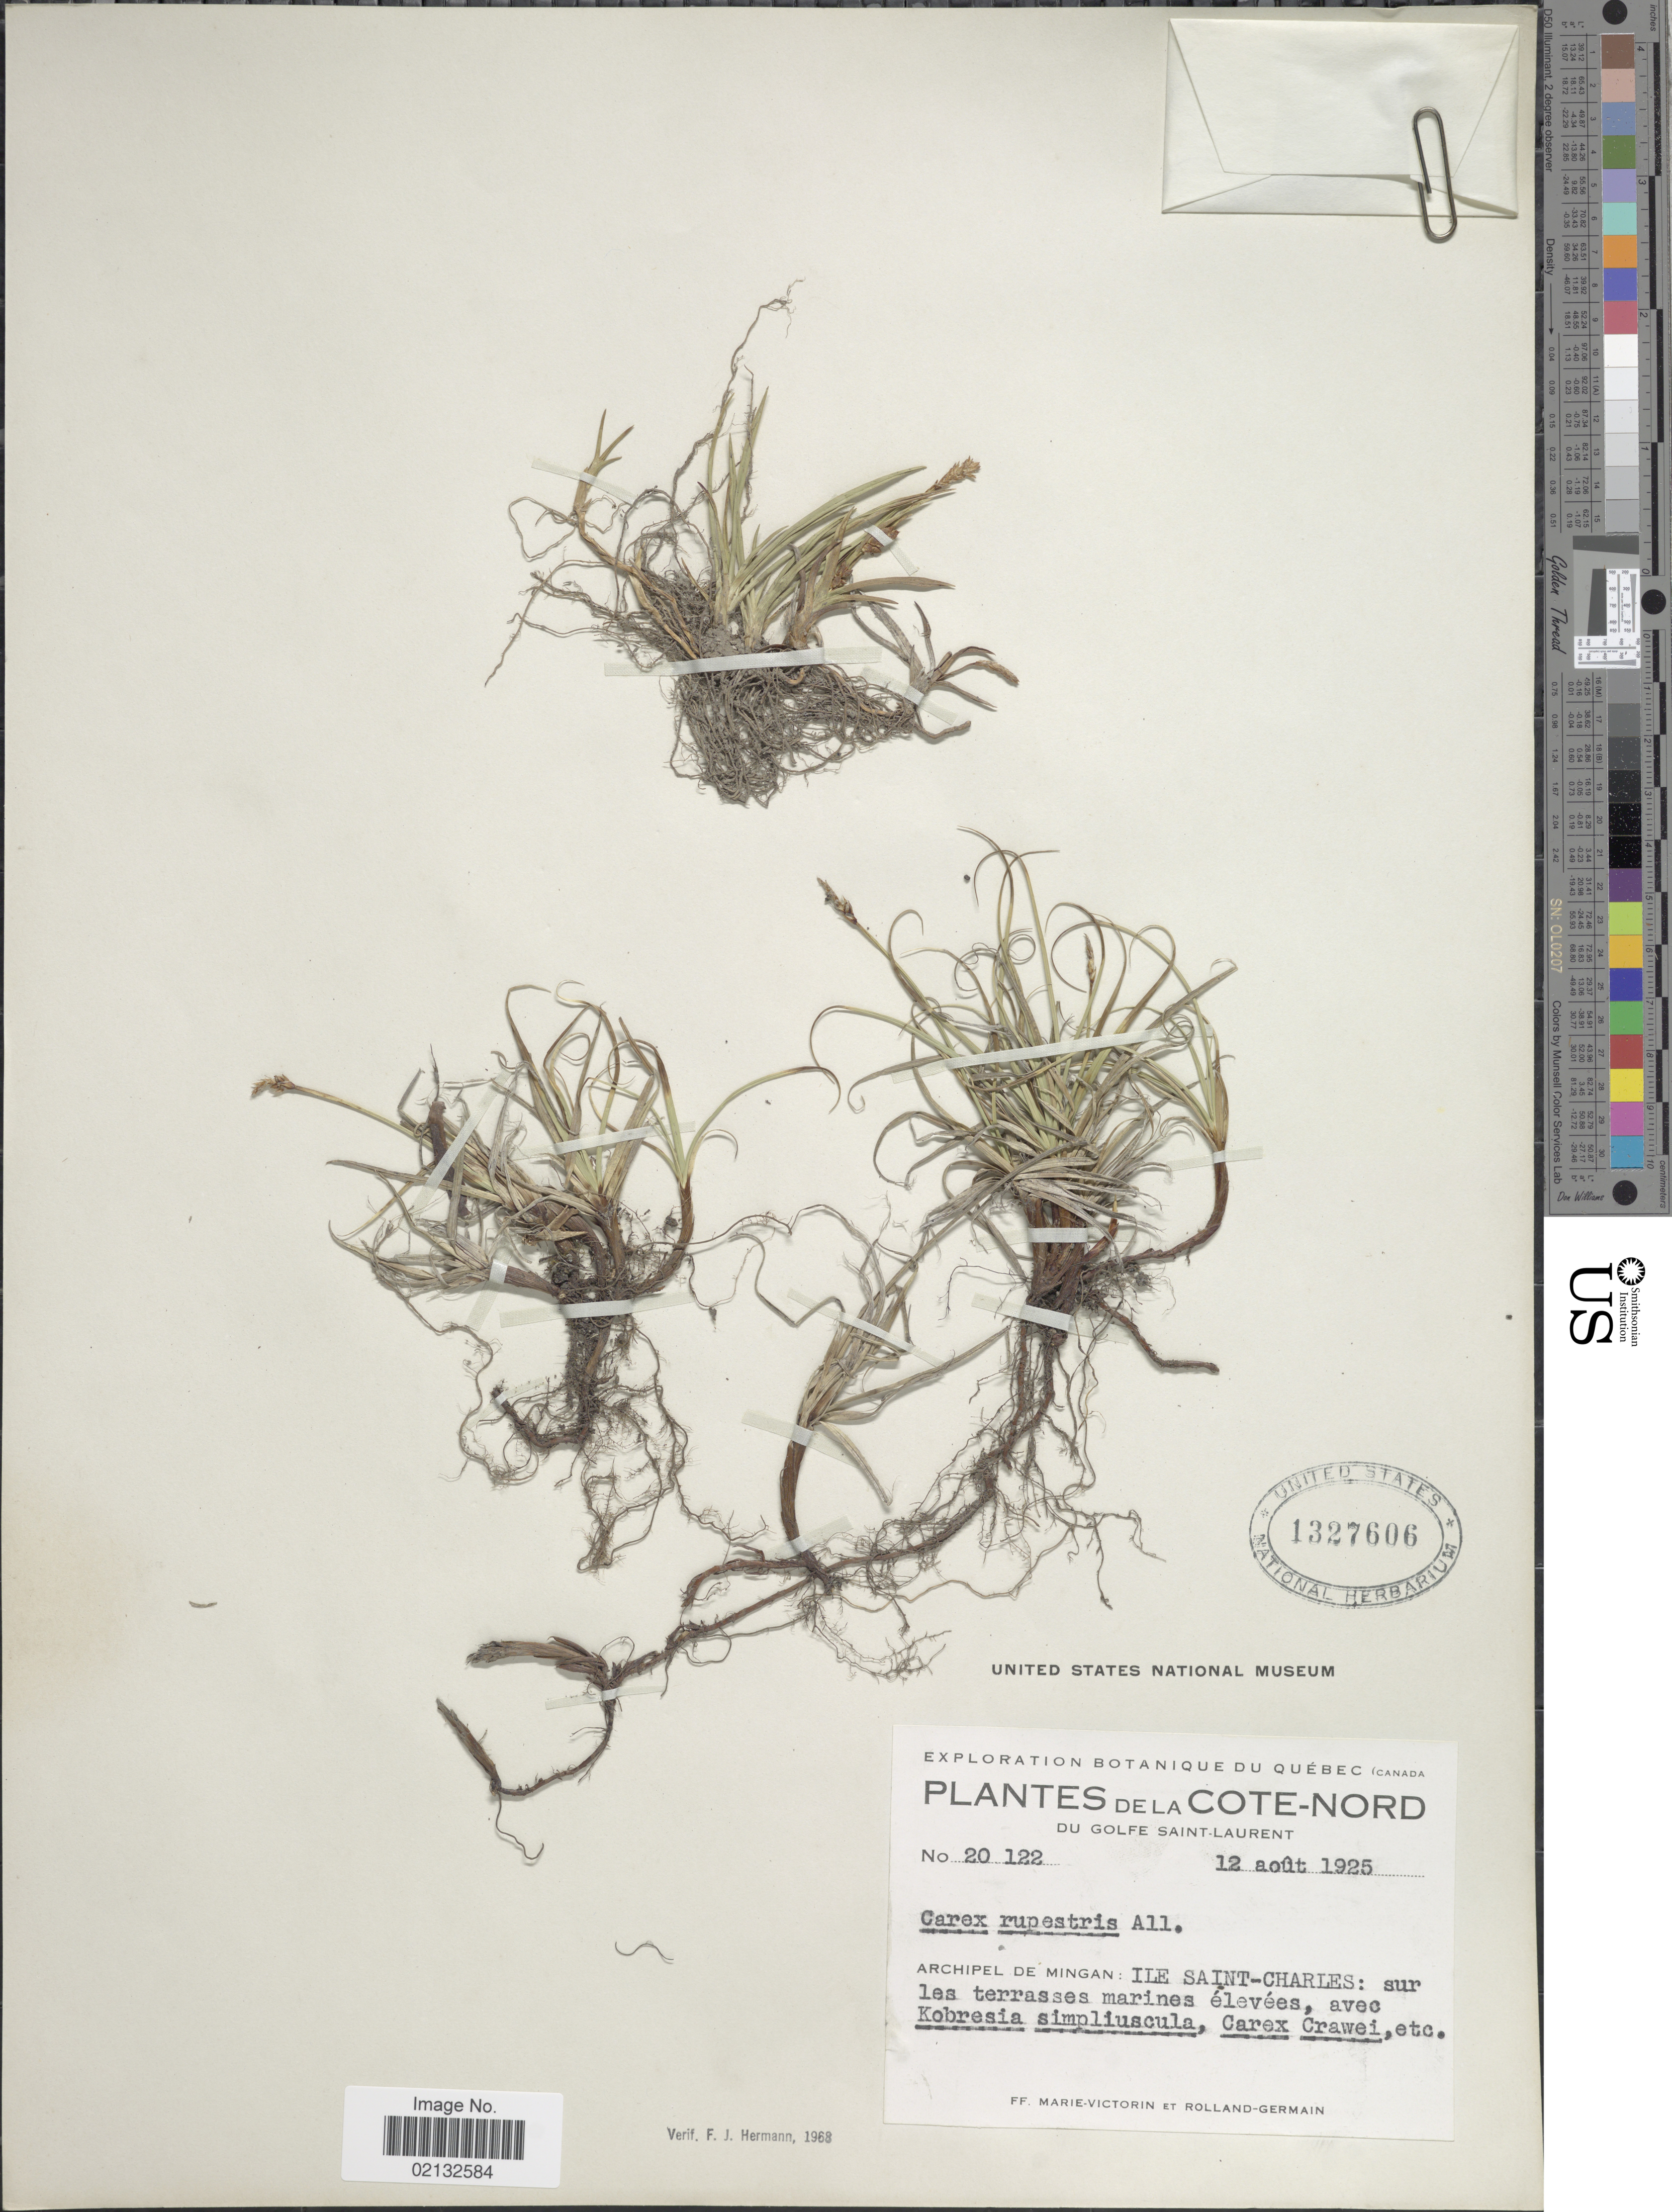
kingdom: Plantae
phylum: Tracheophyta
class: Liliopsida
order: Poales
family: Cyperaceae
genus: Carex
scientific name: Carex rupestris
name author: All.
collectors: F. Marie-Victorin & Rolland-Germain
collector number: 20122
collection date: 1925-08-12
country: Canada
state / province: Quebec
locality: La Cote- Nord du Golfe Saint-Laurent. Archipel de Mingan: Ile Saint- Charles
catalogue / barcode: US 1327606